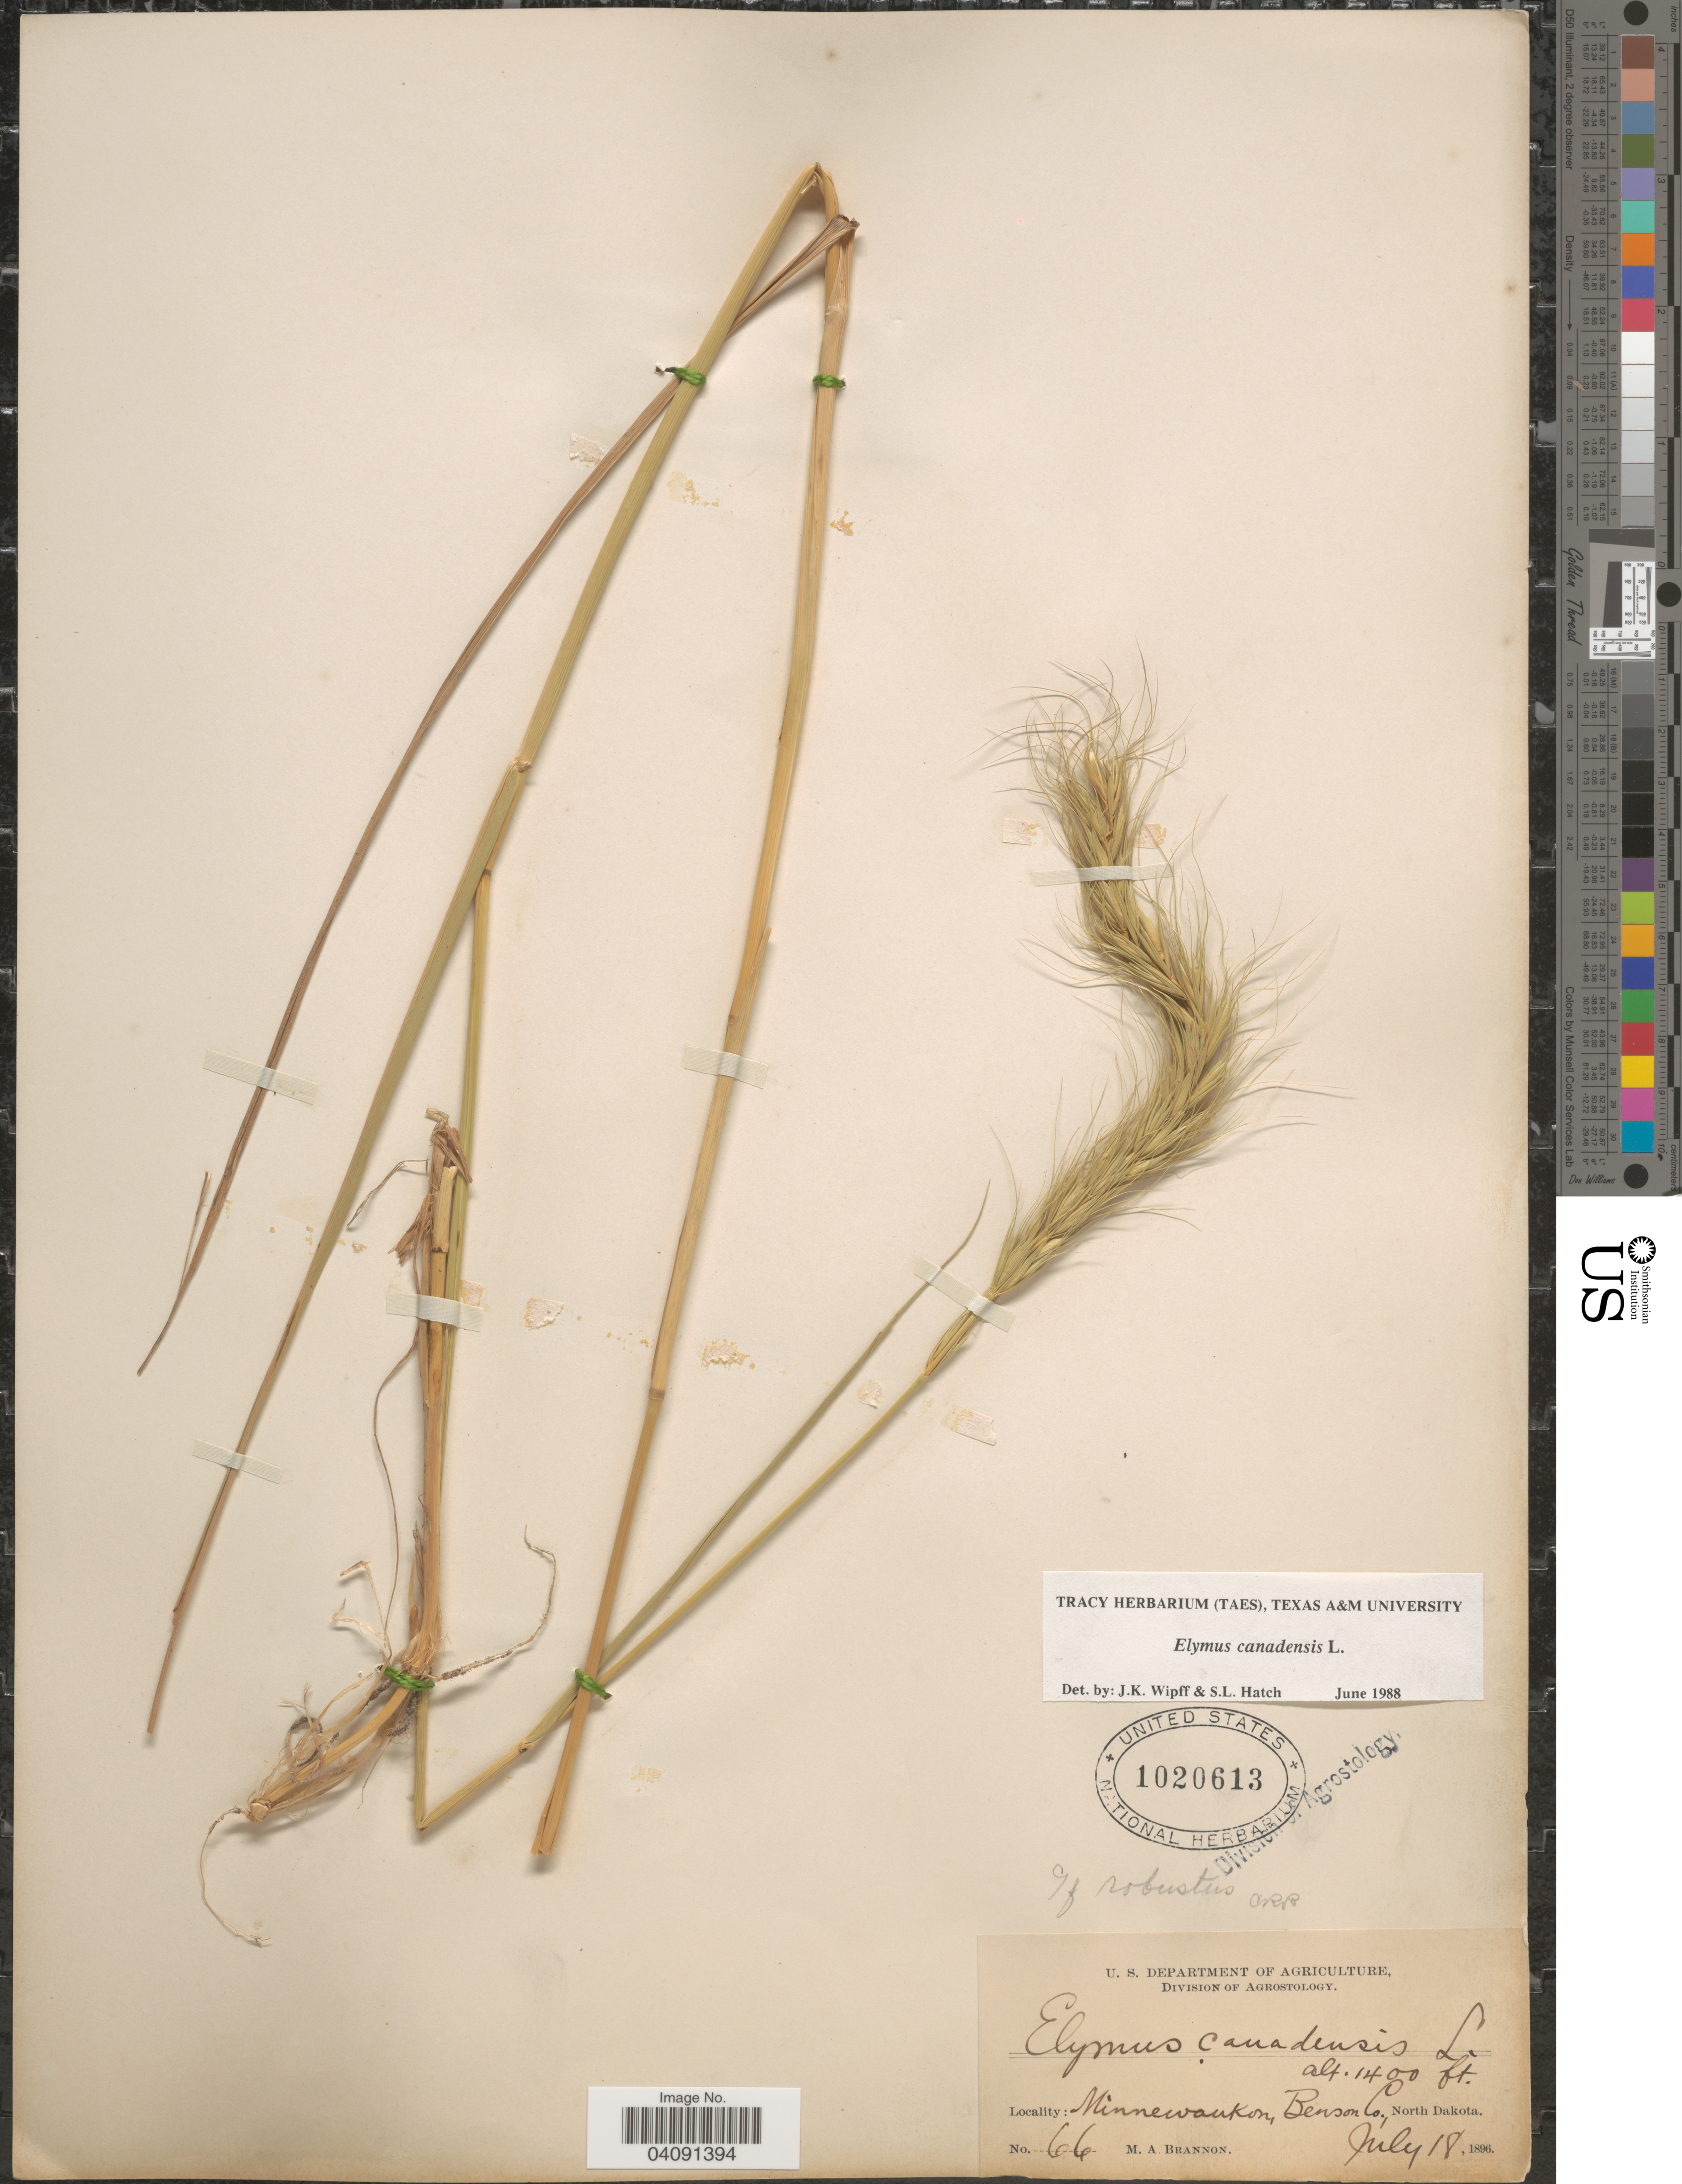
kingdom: Plantae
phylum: Tracheophyta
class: Liliopsida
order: Poales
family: Poaceae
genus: Elymus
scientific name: Elymus canadensis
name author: L.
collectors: M. Brannon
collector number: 66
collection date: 1896-07-18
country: United States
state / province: North Dakota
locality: Minnewankon, Benson Co.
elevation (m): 427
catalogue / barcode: US 1020613